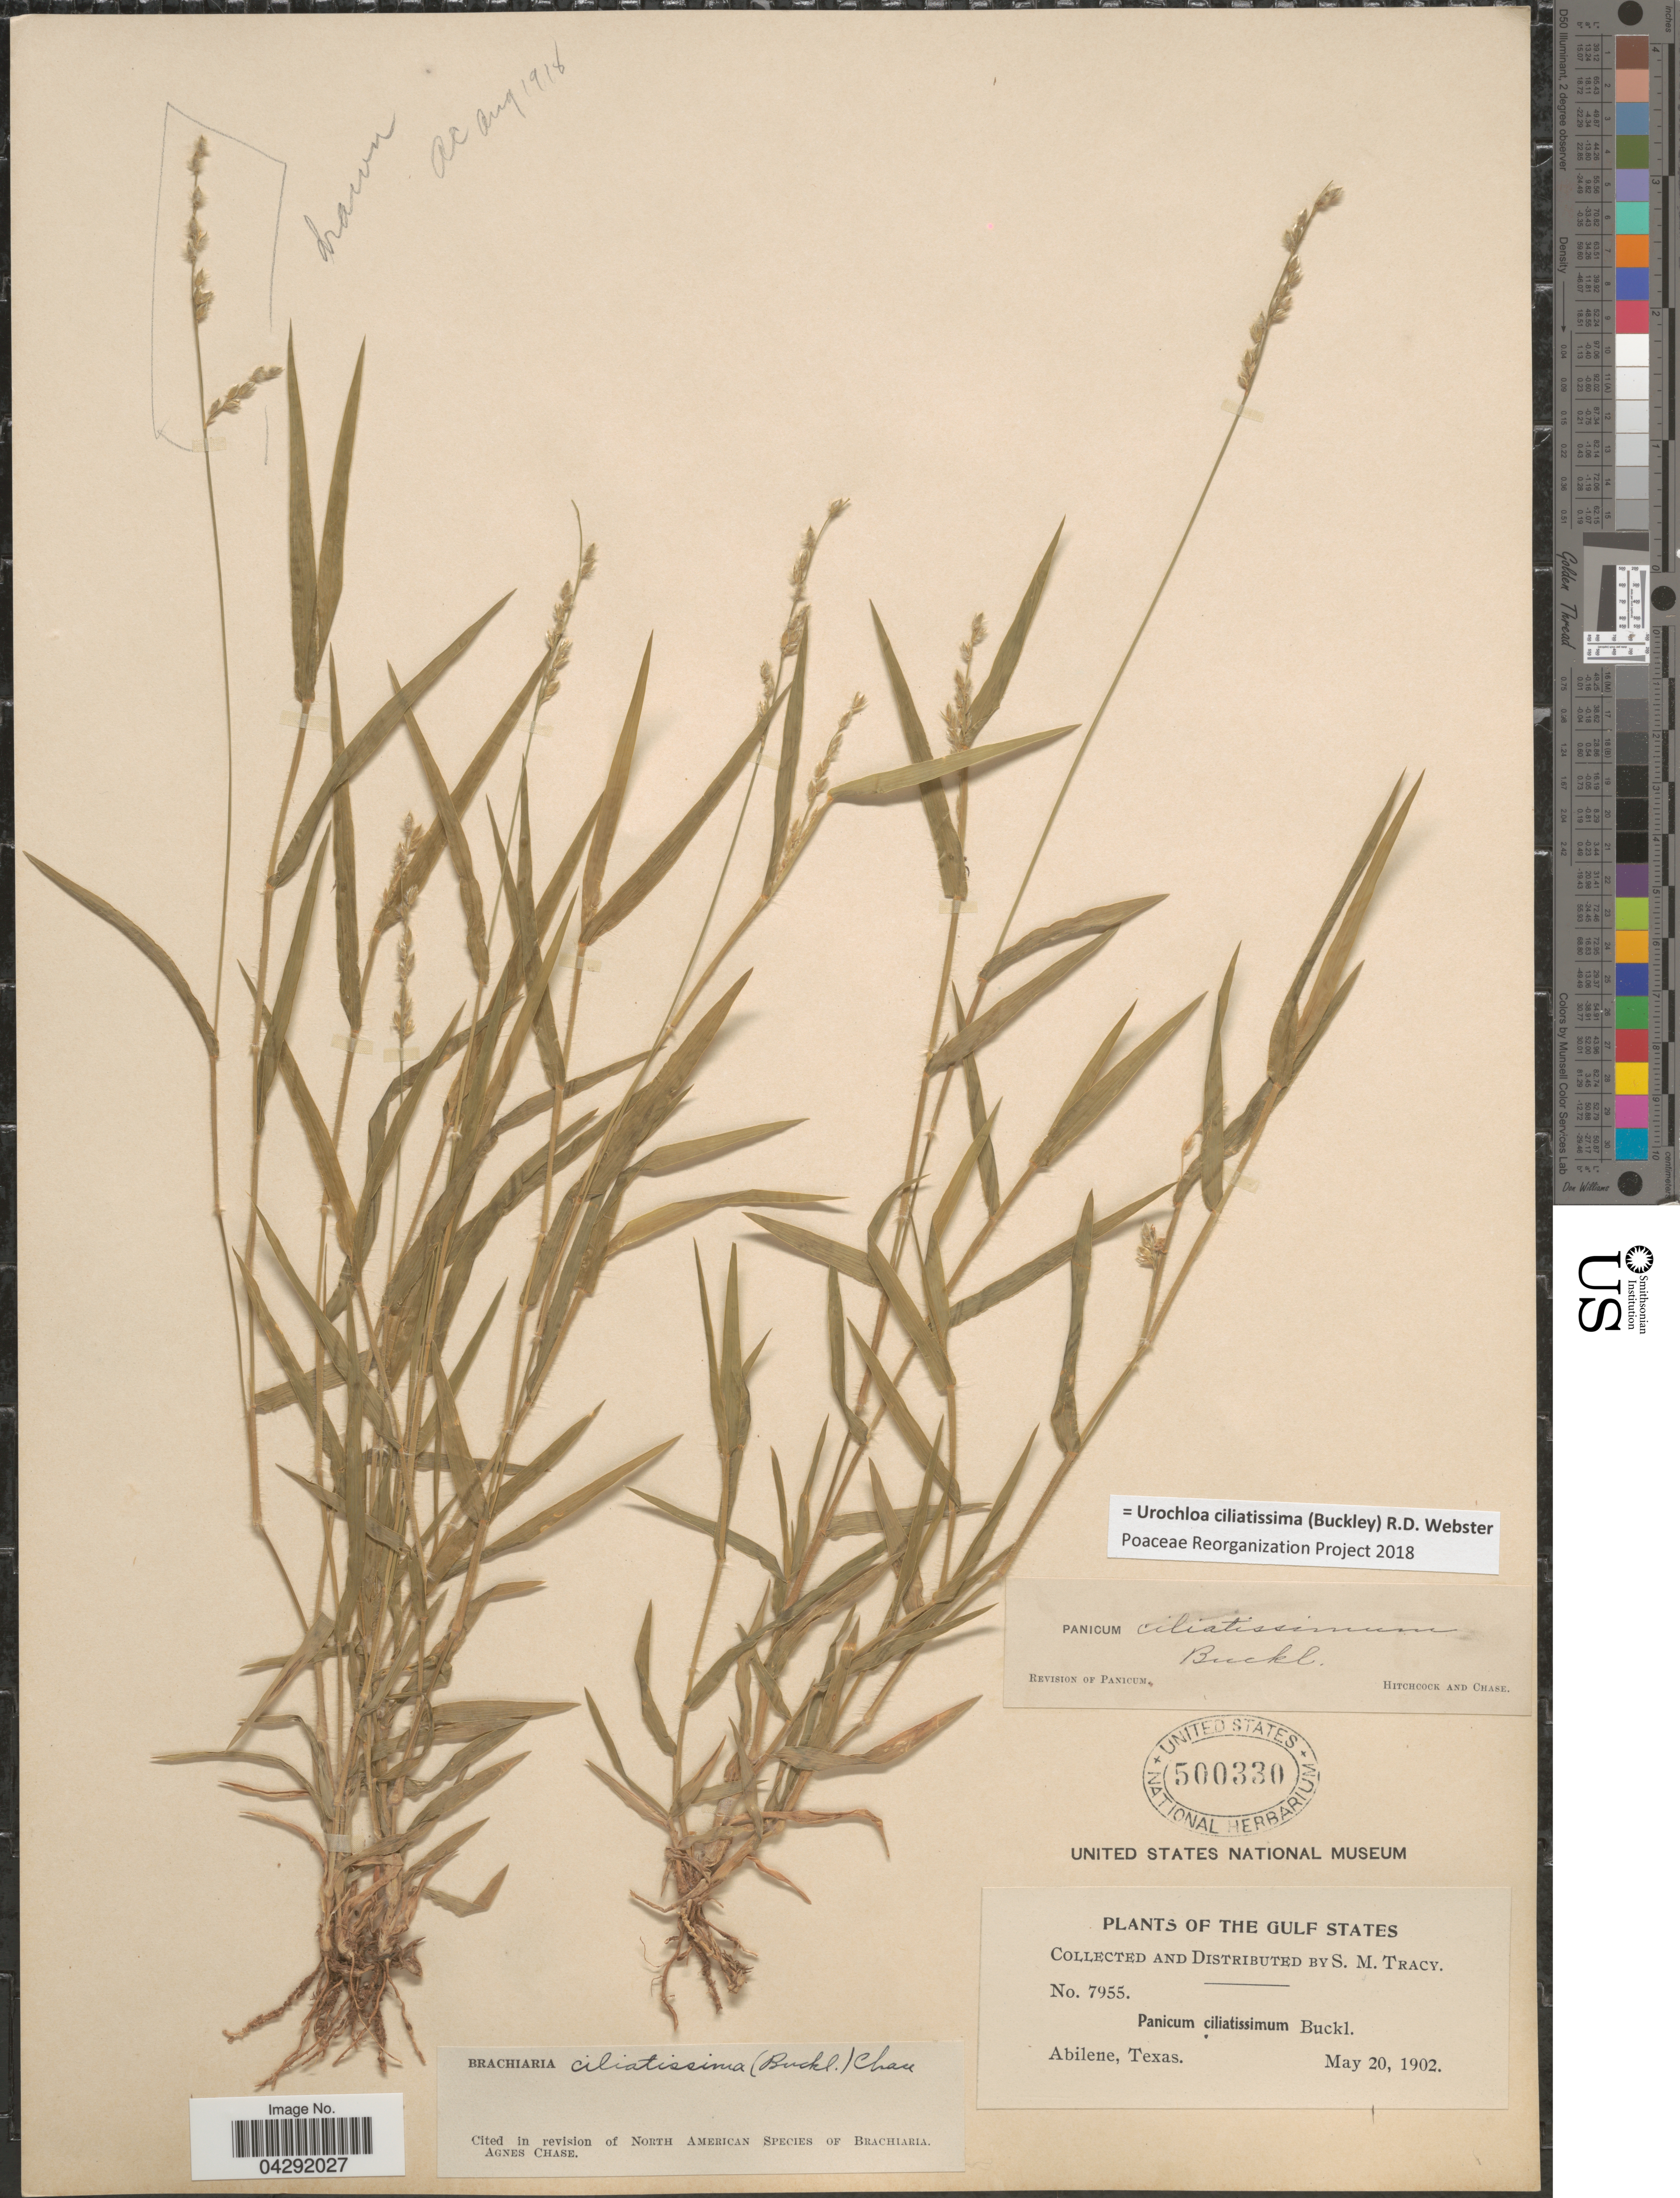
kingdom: Plantae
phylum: Tracheophyta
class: Liliopsida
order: Poales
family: Poaceae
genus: Urochloa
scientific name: Urochloa ciliatissima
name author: (Buckley) R.D. Webster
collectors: S. M. Tracy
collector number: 7955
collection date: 1902-05-20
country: United States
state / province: Texas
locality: The Gulf States. Abilene.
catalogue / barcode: US 500330